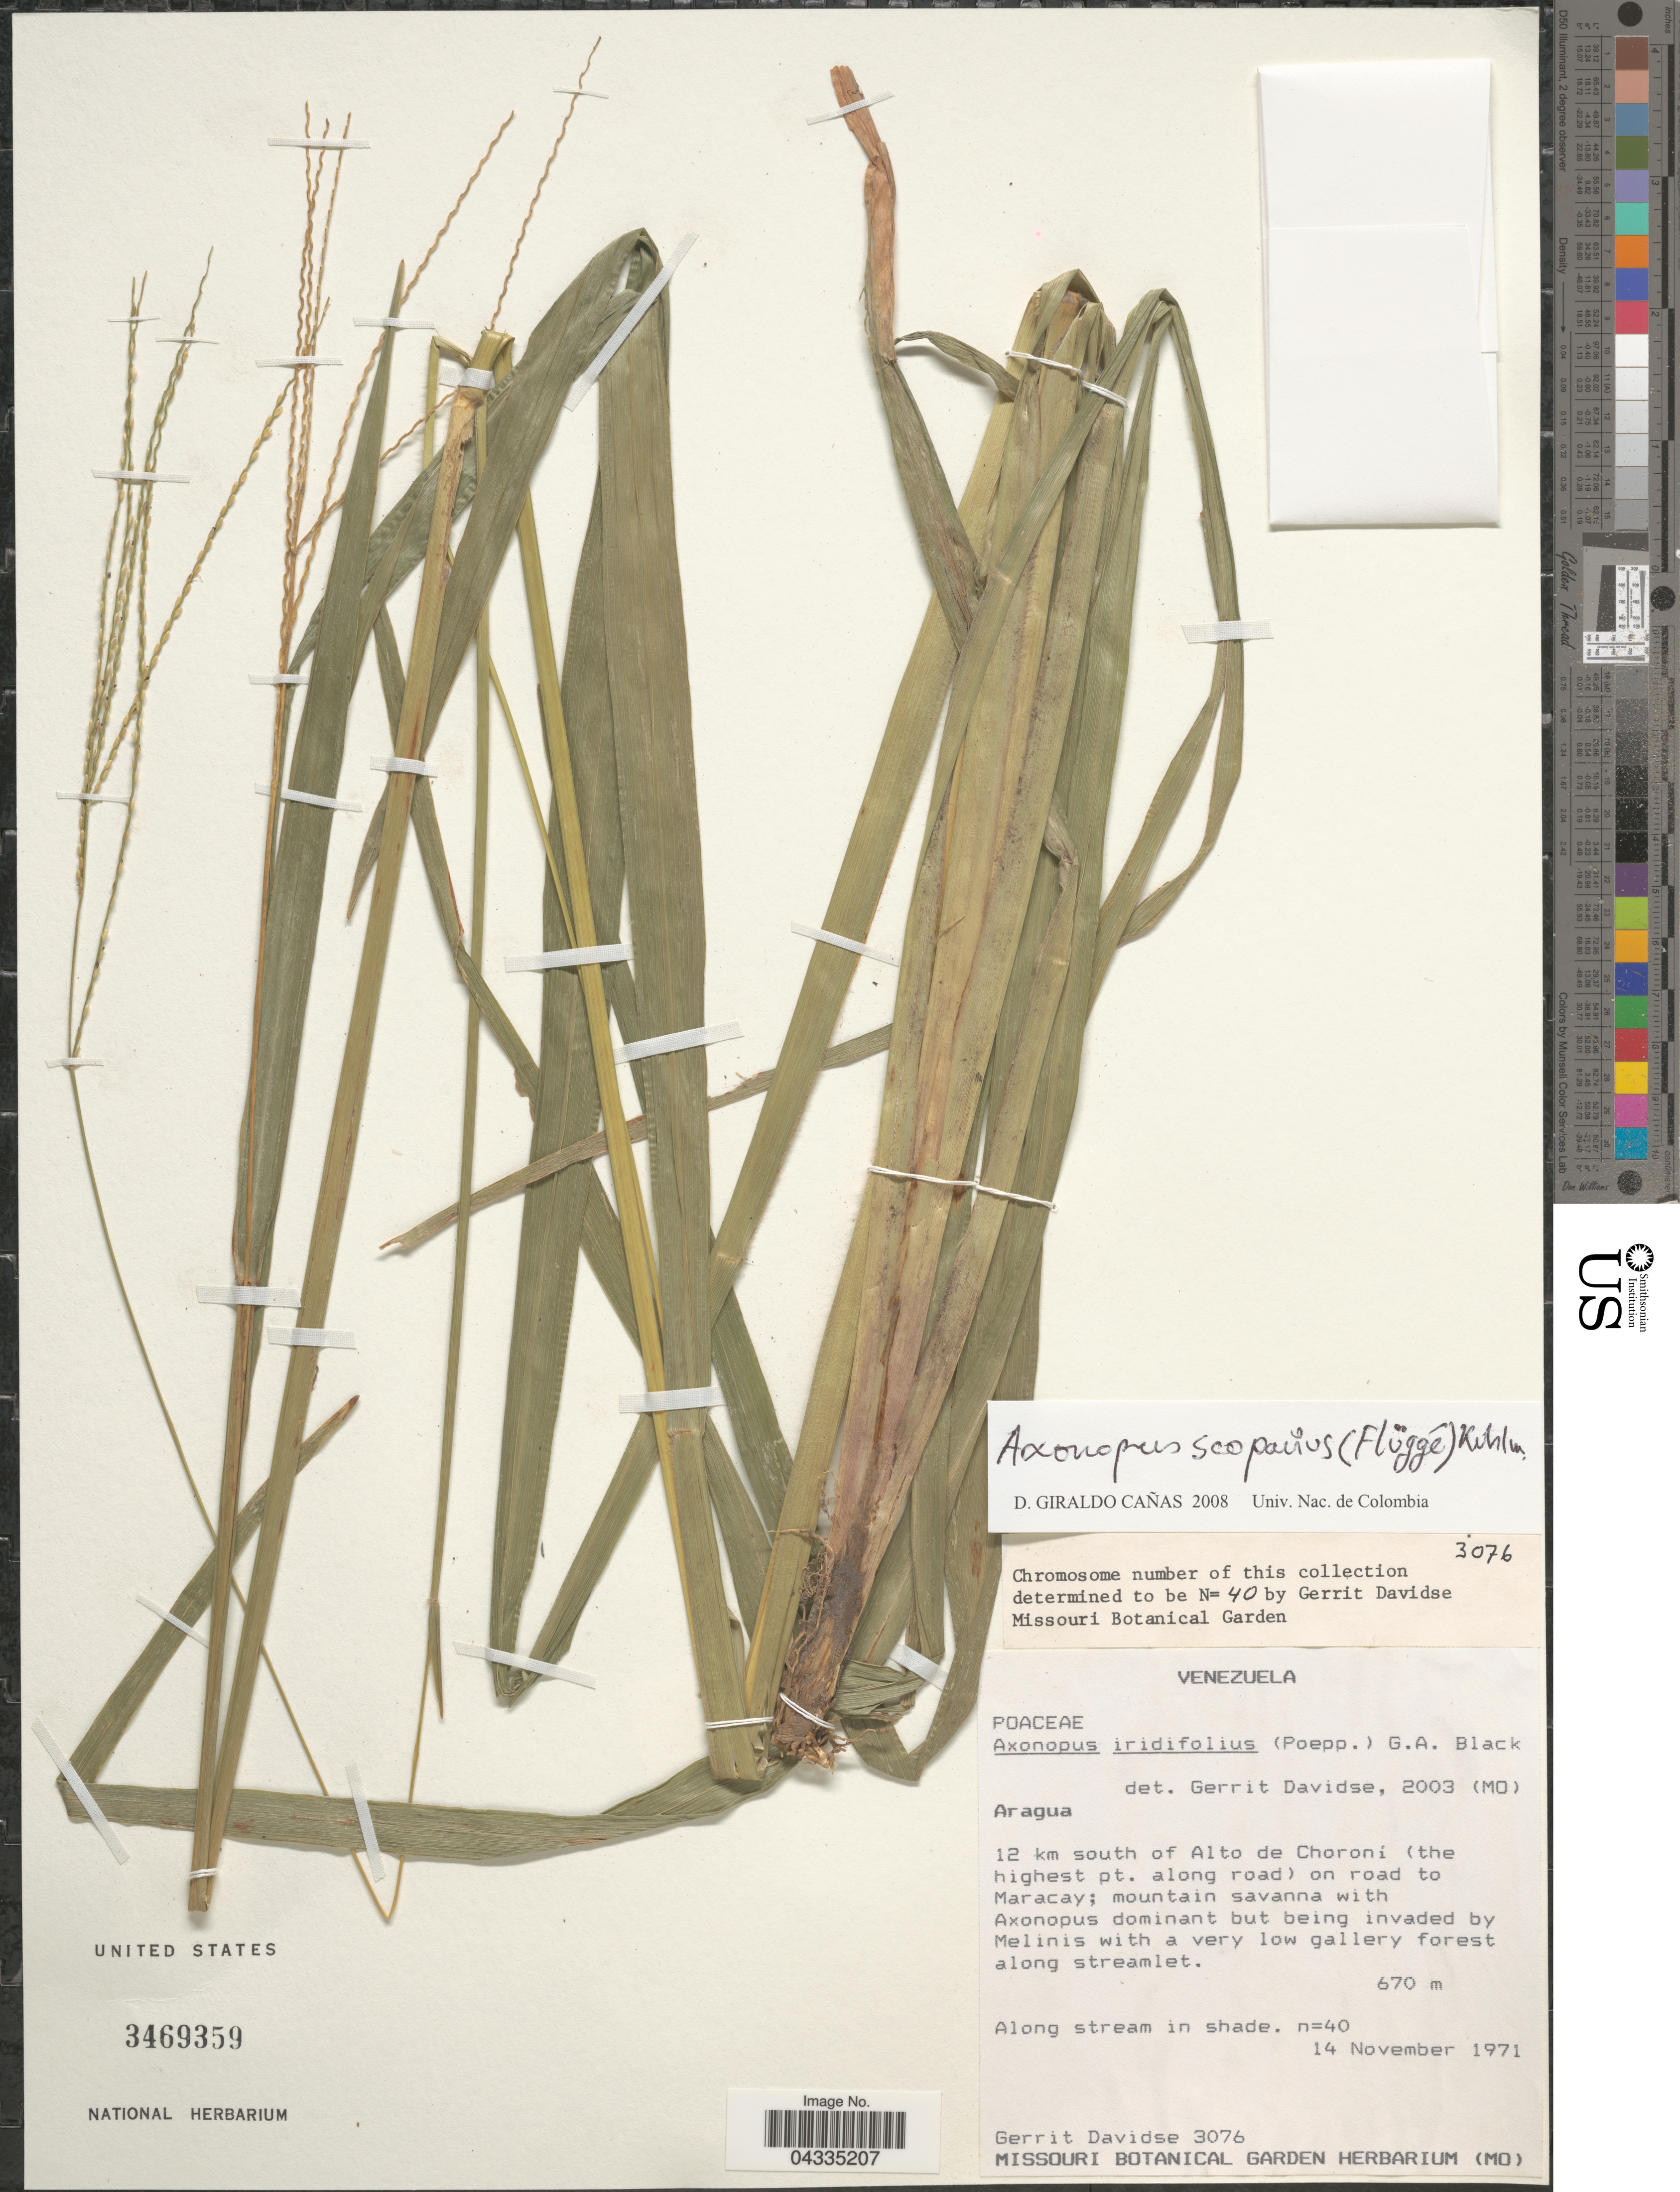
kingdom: Plantae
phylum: Tracheophyta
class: Liliopsida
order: Poales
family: Poaceae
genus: Axonopus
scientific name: Axonopus scoparius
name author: (Flüggé) Kuhlm.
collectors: G. Davidse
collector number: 3076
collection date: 1971-11-14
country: Venezuela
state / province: Aragua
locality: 12 km south of Alto de Choroní (the highest pt. along road) on road to Maracay.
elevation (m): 670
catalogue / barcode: US 3469359